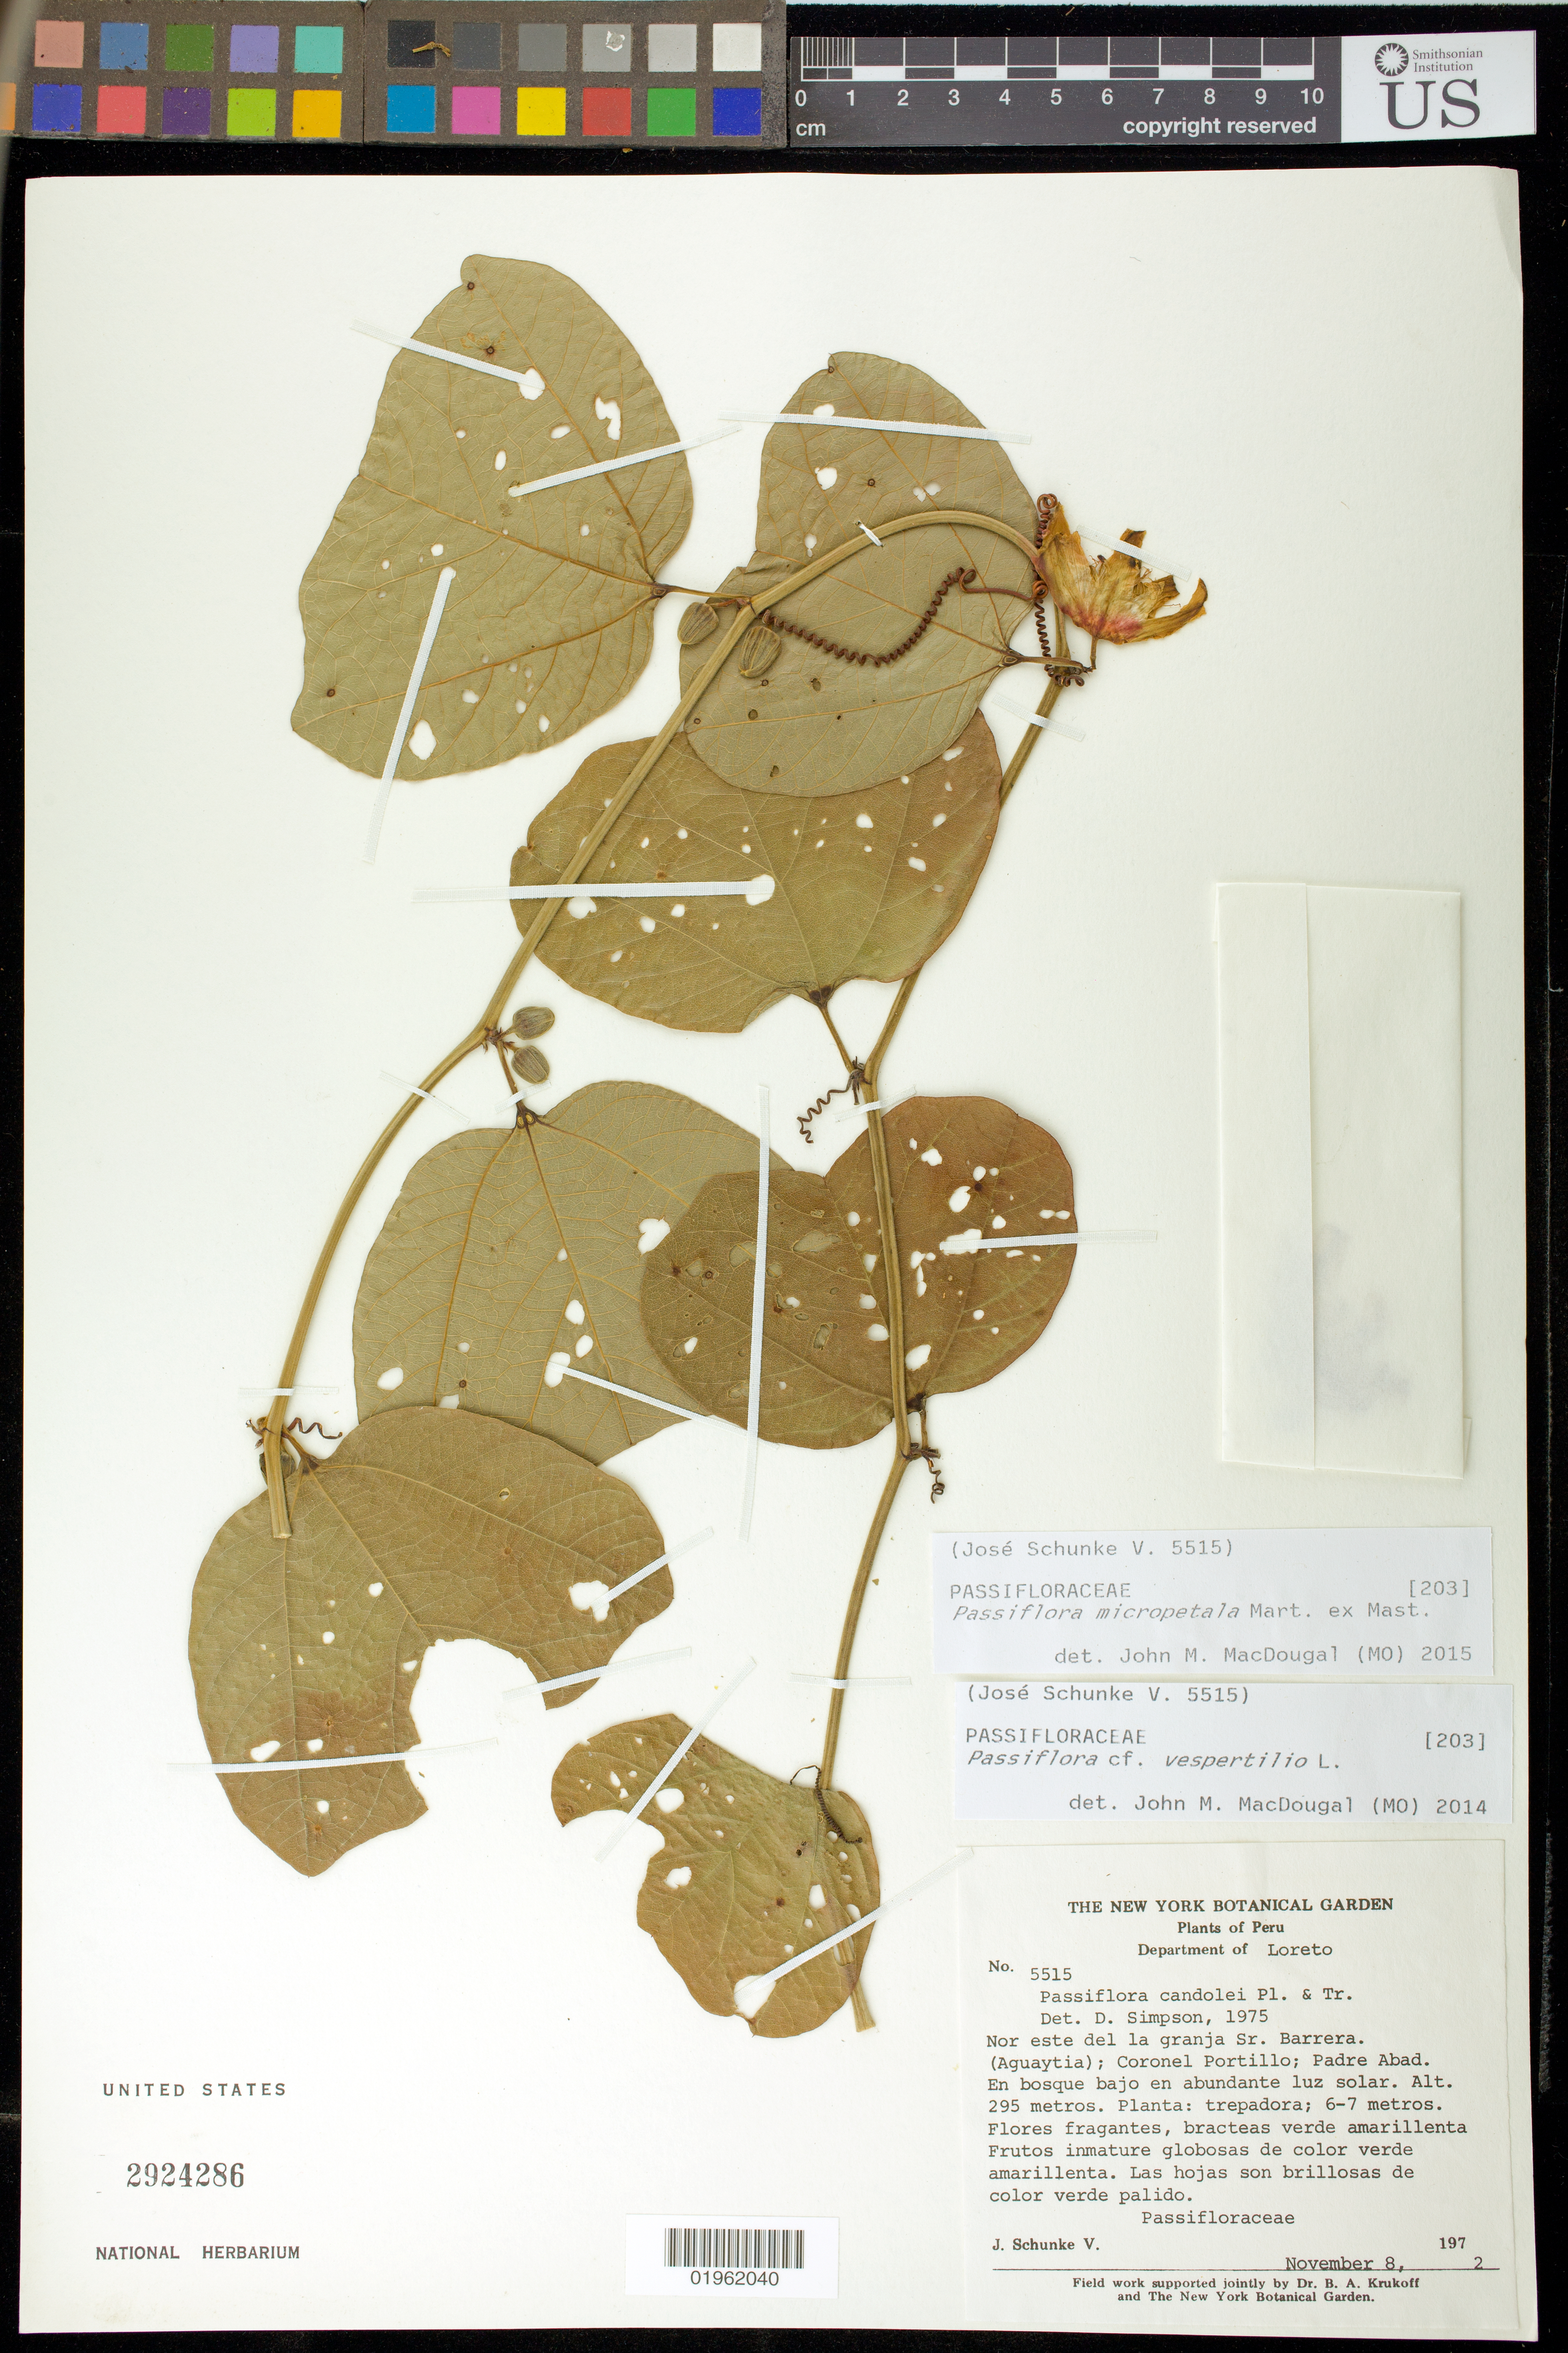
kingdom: Plantae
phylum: Tracheophyta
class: Magnoliopsida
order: Malpighiales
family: Passifloraceae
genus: Passiflora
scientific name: Passiflora micropetala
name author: Mart. ex Mast.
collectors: J. Schunke Vigo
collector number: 197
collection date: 1972-11-08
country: Peru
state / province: Loreto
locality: Nor este de la granja del Sr Barrera (Aguaytia) Coronel Portillo; Padre Abad.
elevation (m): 295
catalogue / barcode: US 2924286